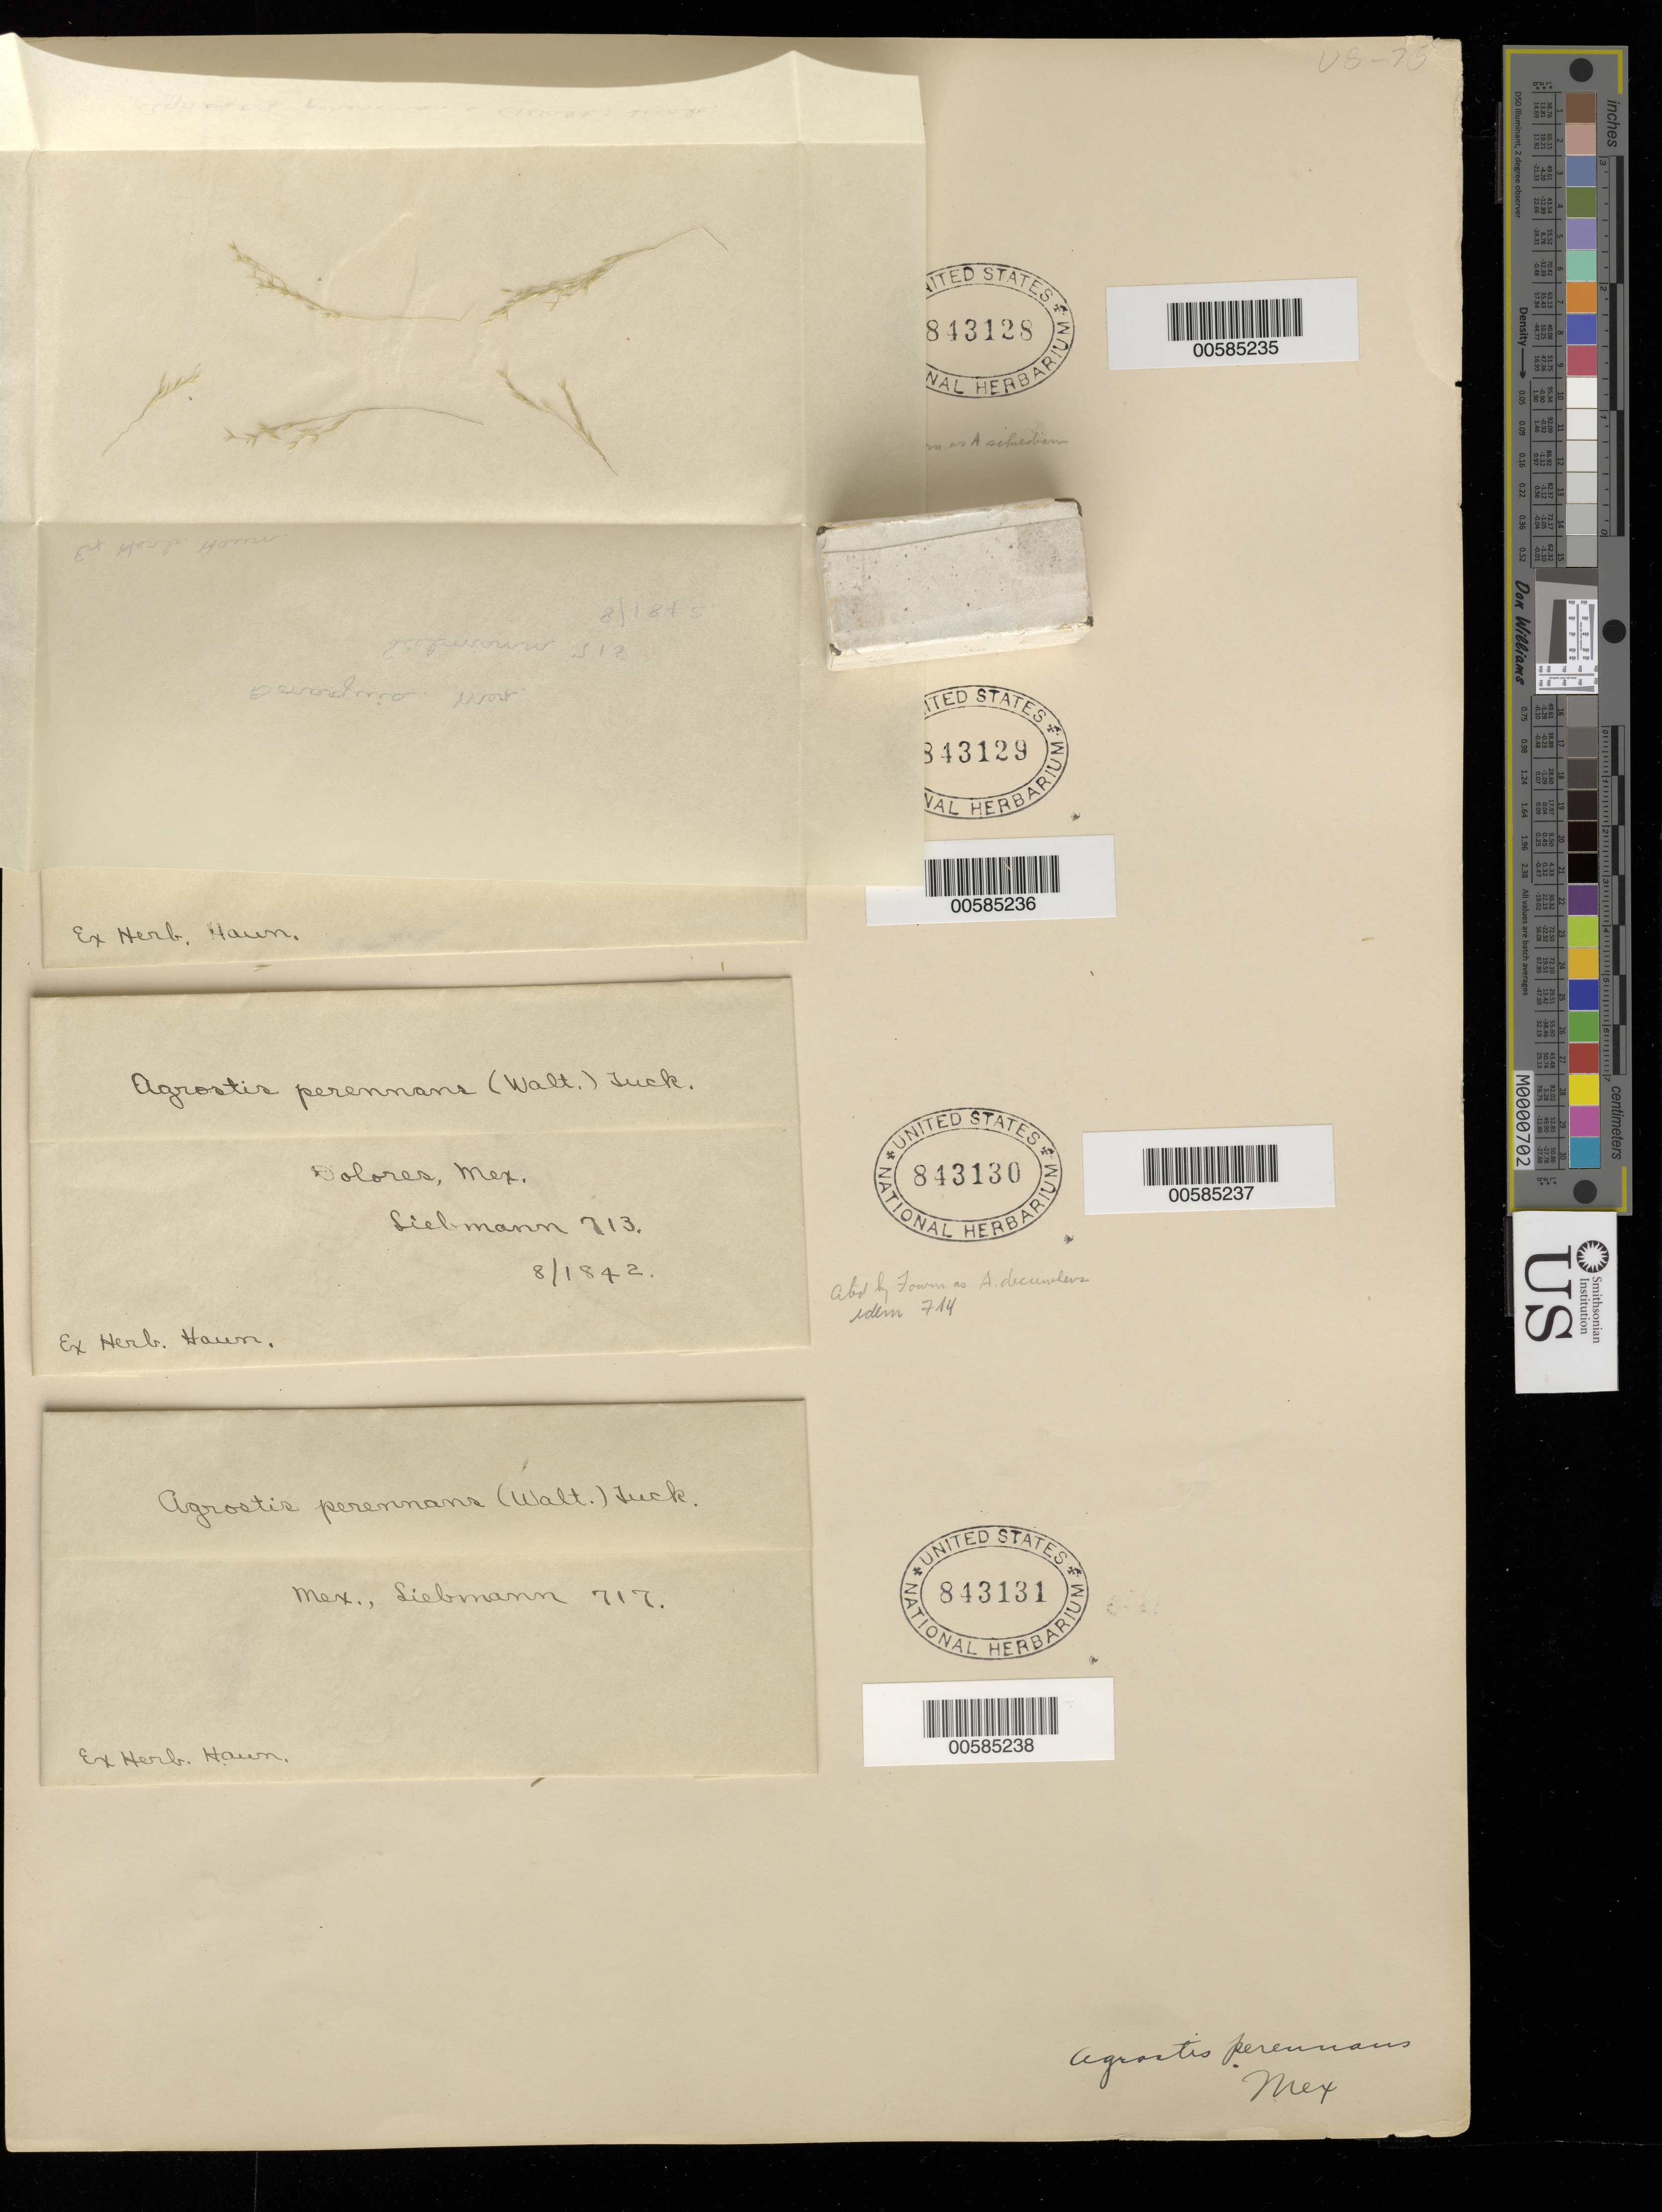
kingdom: Plantae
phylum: Tracheophyta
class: Liliopsida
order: Poales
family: Poaceae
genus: Agrostis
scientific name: Agrostis perennans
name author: (Walter) Tuck.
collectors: F. M. Liebmann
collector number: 715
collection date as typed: Aug 1842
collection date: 1842-08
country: Mexico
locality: Donaguia, Mex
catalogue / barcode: US 843128